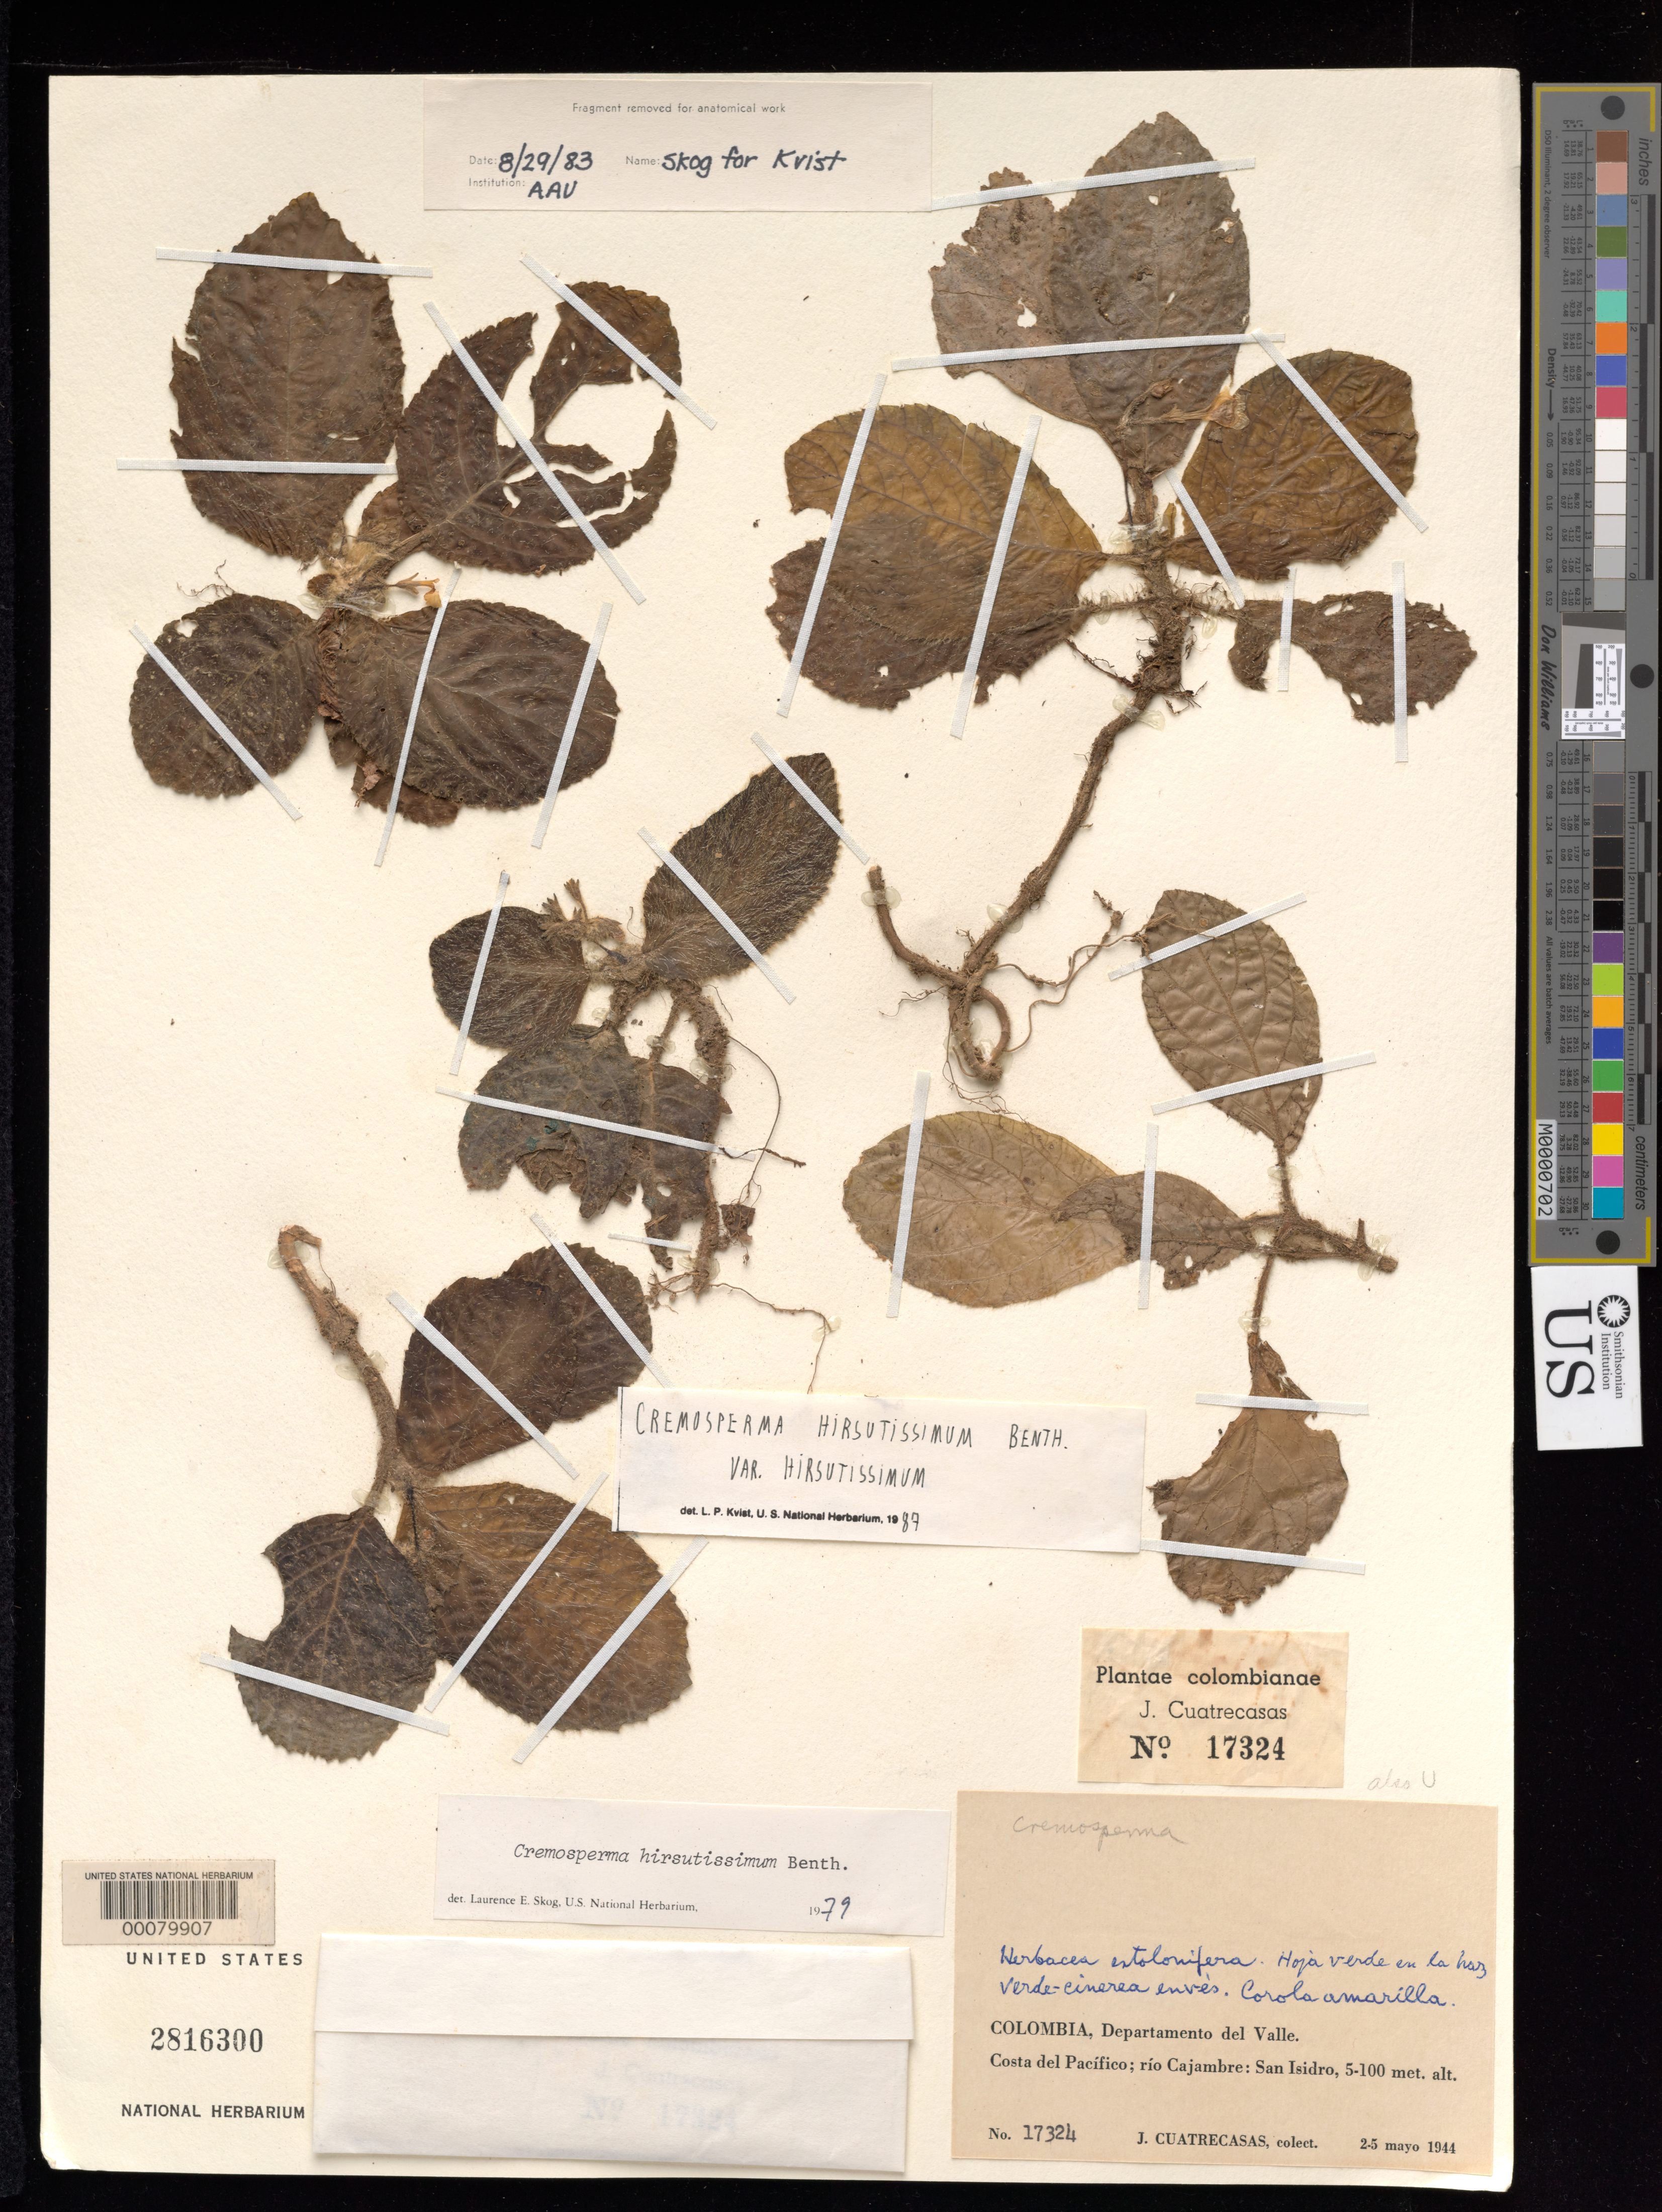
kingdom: Plantae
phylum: Tracheophyta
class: Magnoliopsida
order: Lamiales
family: Gesneriaceae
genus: Cremosperma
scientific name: Cremosperma hirsutissimum var. hirsutissimum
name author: Benth.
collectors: J. Cuatrecasas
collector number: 17324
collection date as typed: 2-5 May 1944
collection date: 1944-05-02/1944-05-05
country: Colombia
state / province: Valle del Cauca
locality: Pacific coast, Rio Cajambre, San Isidro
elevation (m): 5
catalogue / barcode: US 2816300